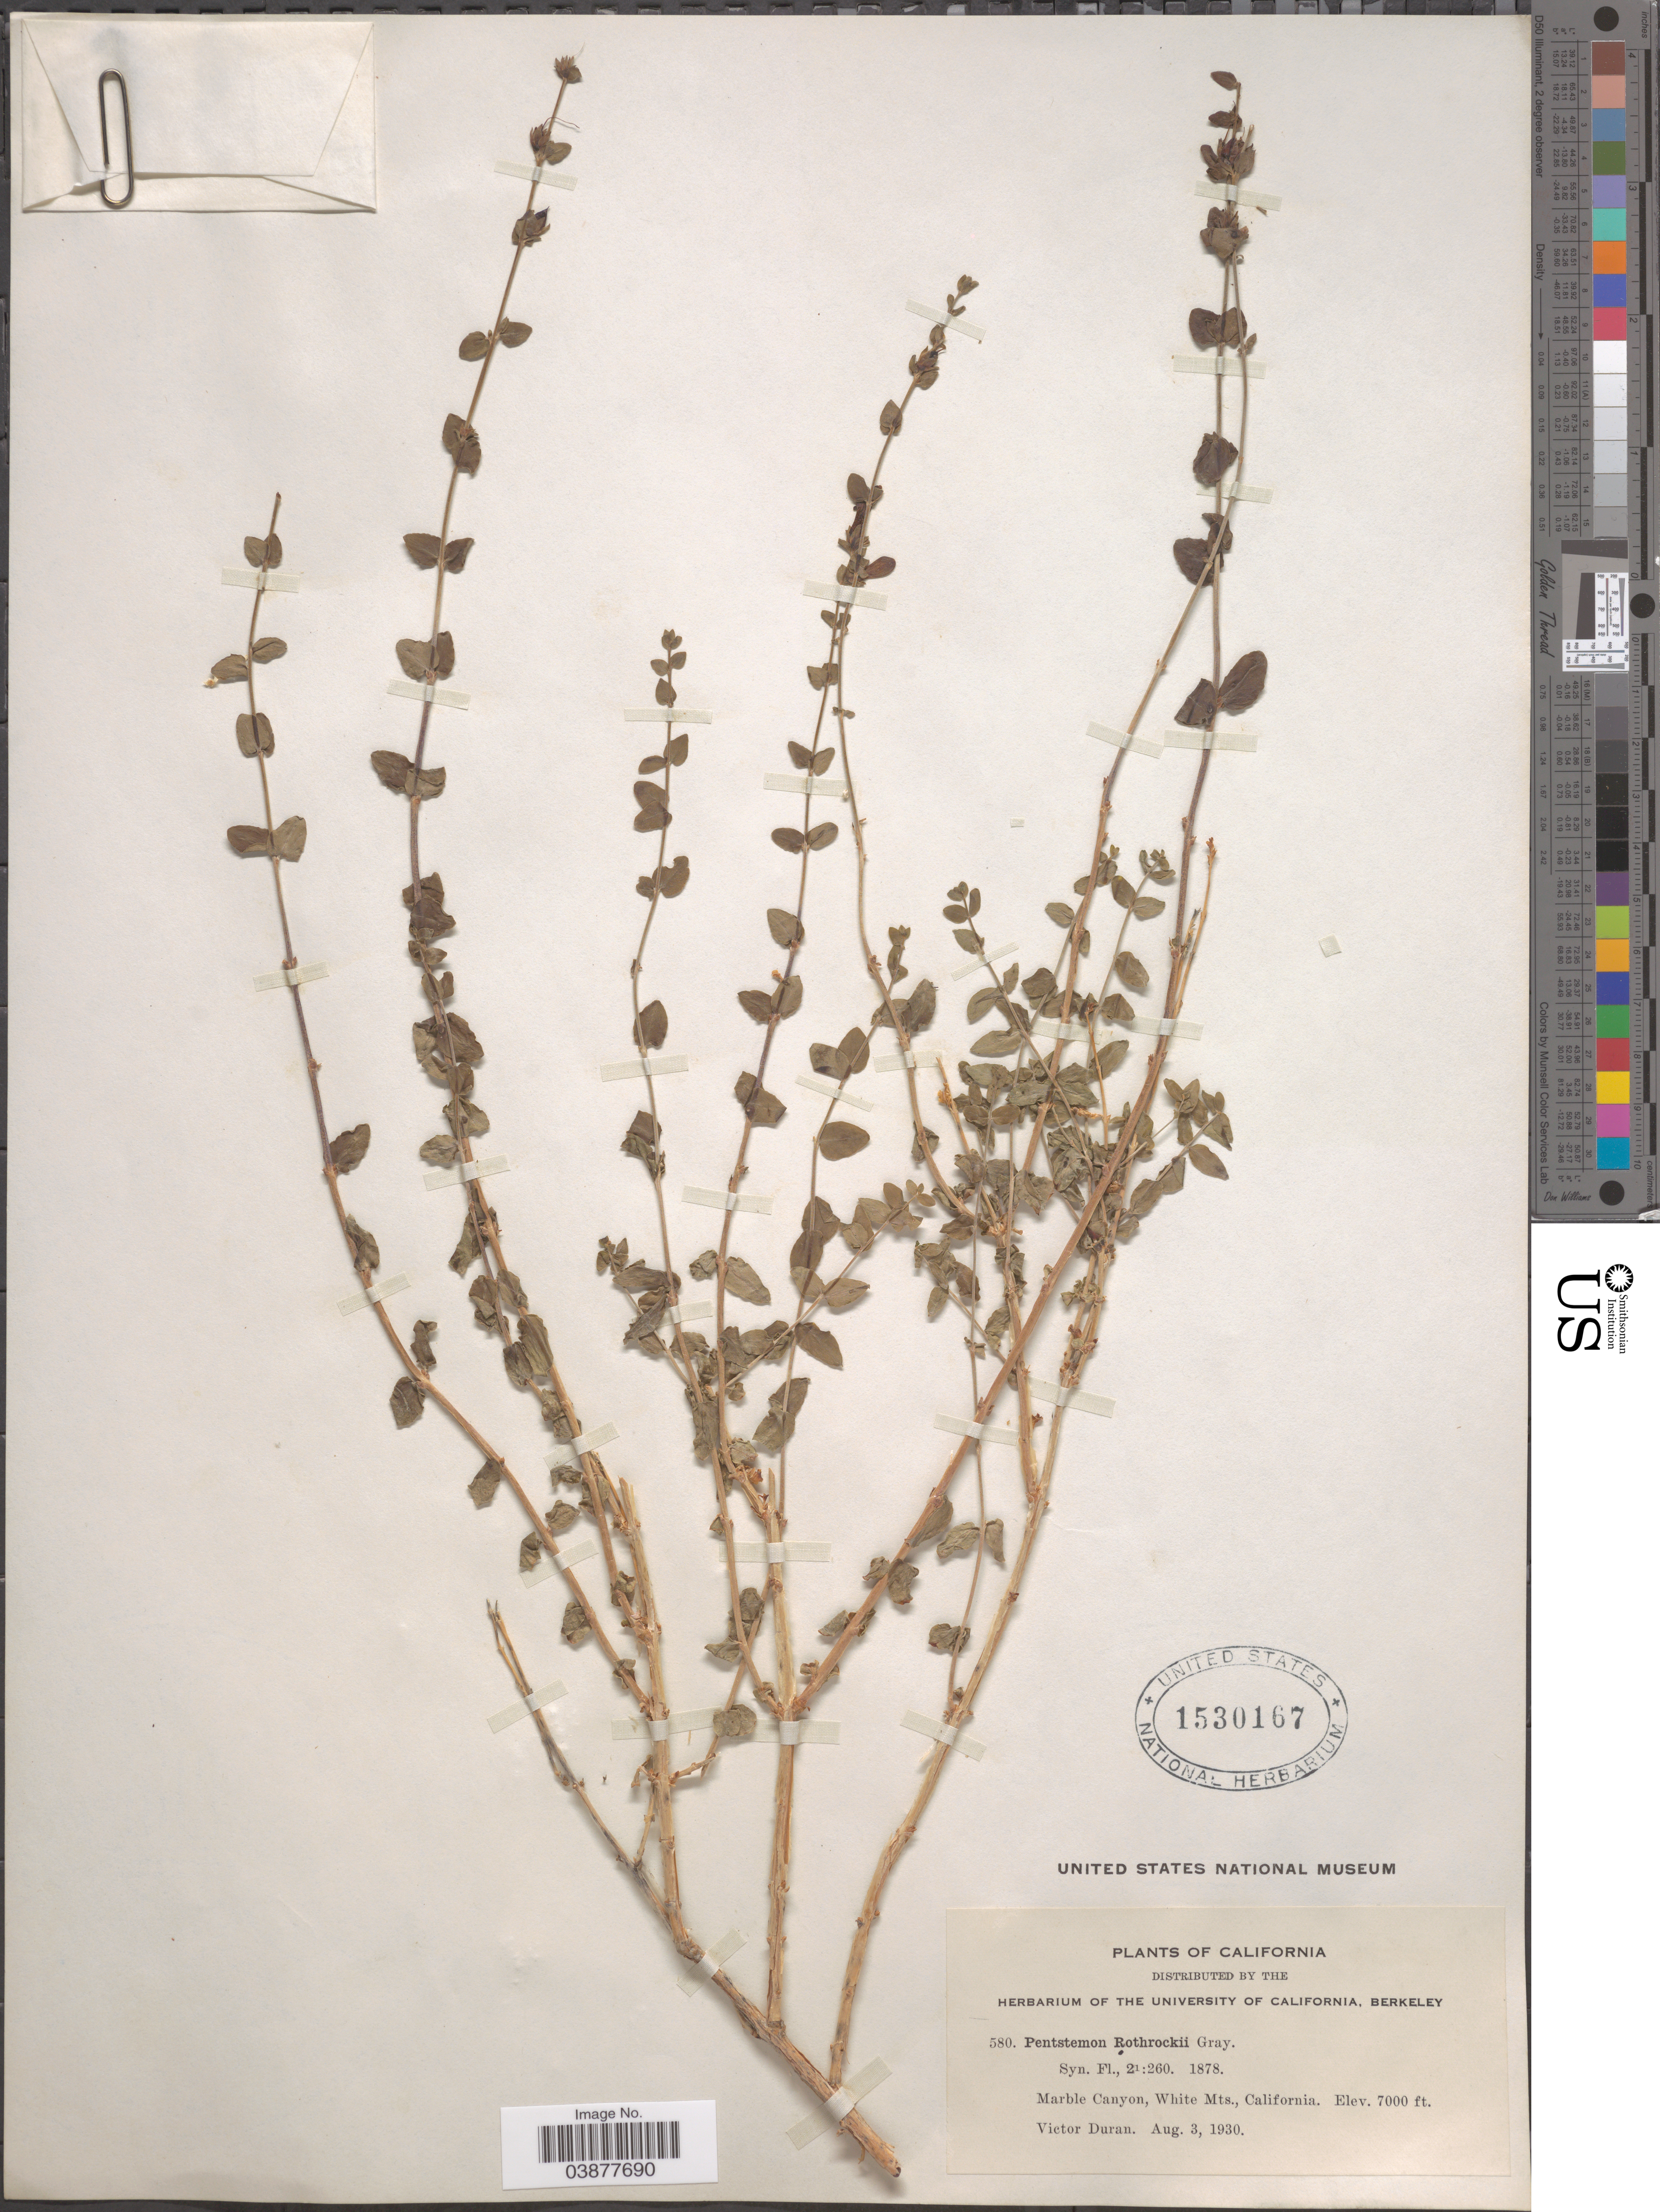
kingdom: Plantae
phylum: Tracheophyta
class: Magnoliopsida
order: Lamiales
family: Plantaginaceae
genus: Penstemon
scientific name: Penstemon rothrockii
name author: A. Gray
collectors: V. Duran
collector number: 580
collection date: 1930-08-03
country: United States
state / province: California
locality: Marble Canyon, White Mts.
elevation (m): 2134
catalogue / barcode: US 1530167